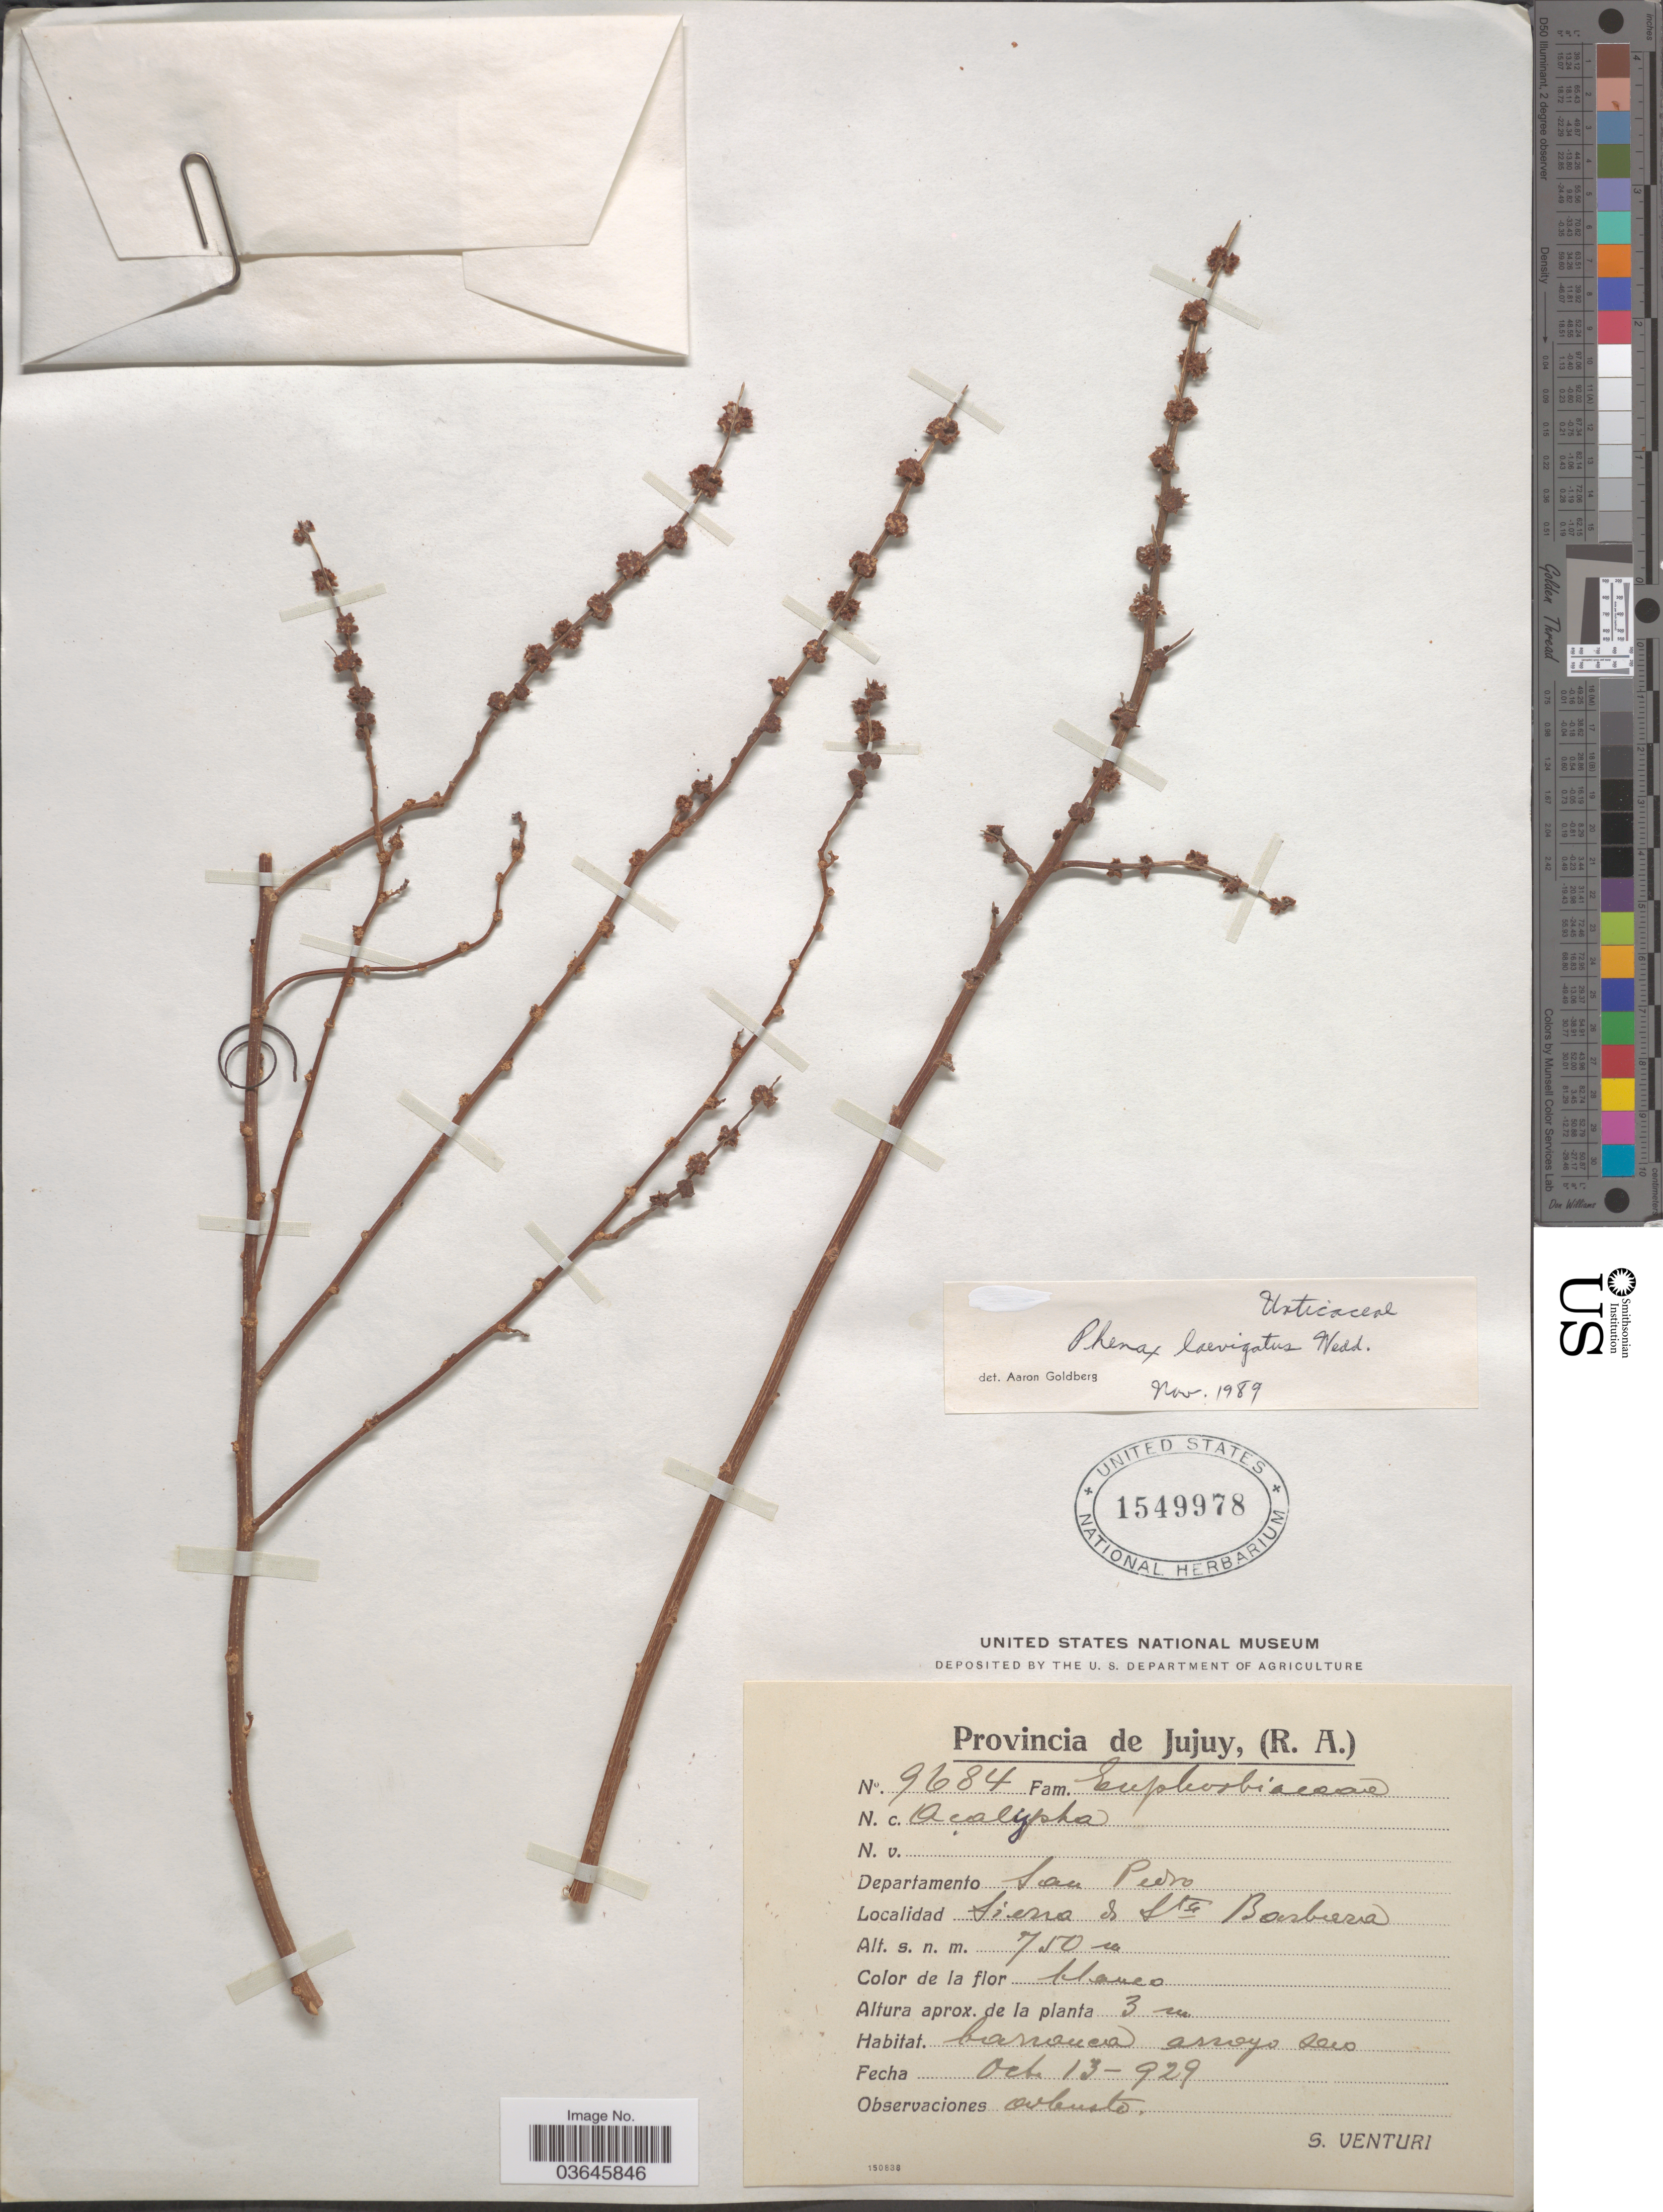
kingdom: Plantae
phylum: Tracheophyta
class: Magnoliopsida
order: Rosales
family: Urticaceae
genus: Phenax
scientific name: Phenax laevigatus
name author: Wedd.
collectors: S. Venturi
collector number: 9684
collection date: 1929-10-13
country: Argentina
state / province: Jujuy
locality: Departamento San Pedro. Sierra de Sta Barbara.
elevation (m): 750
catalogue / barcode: US 1549978